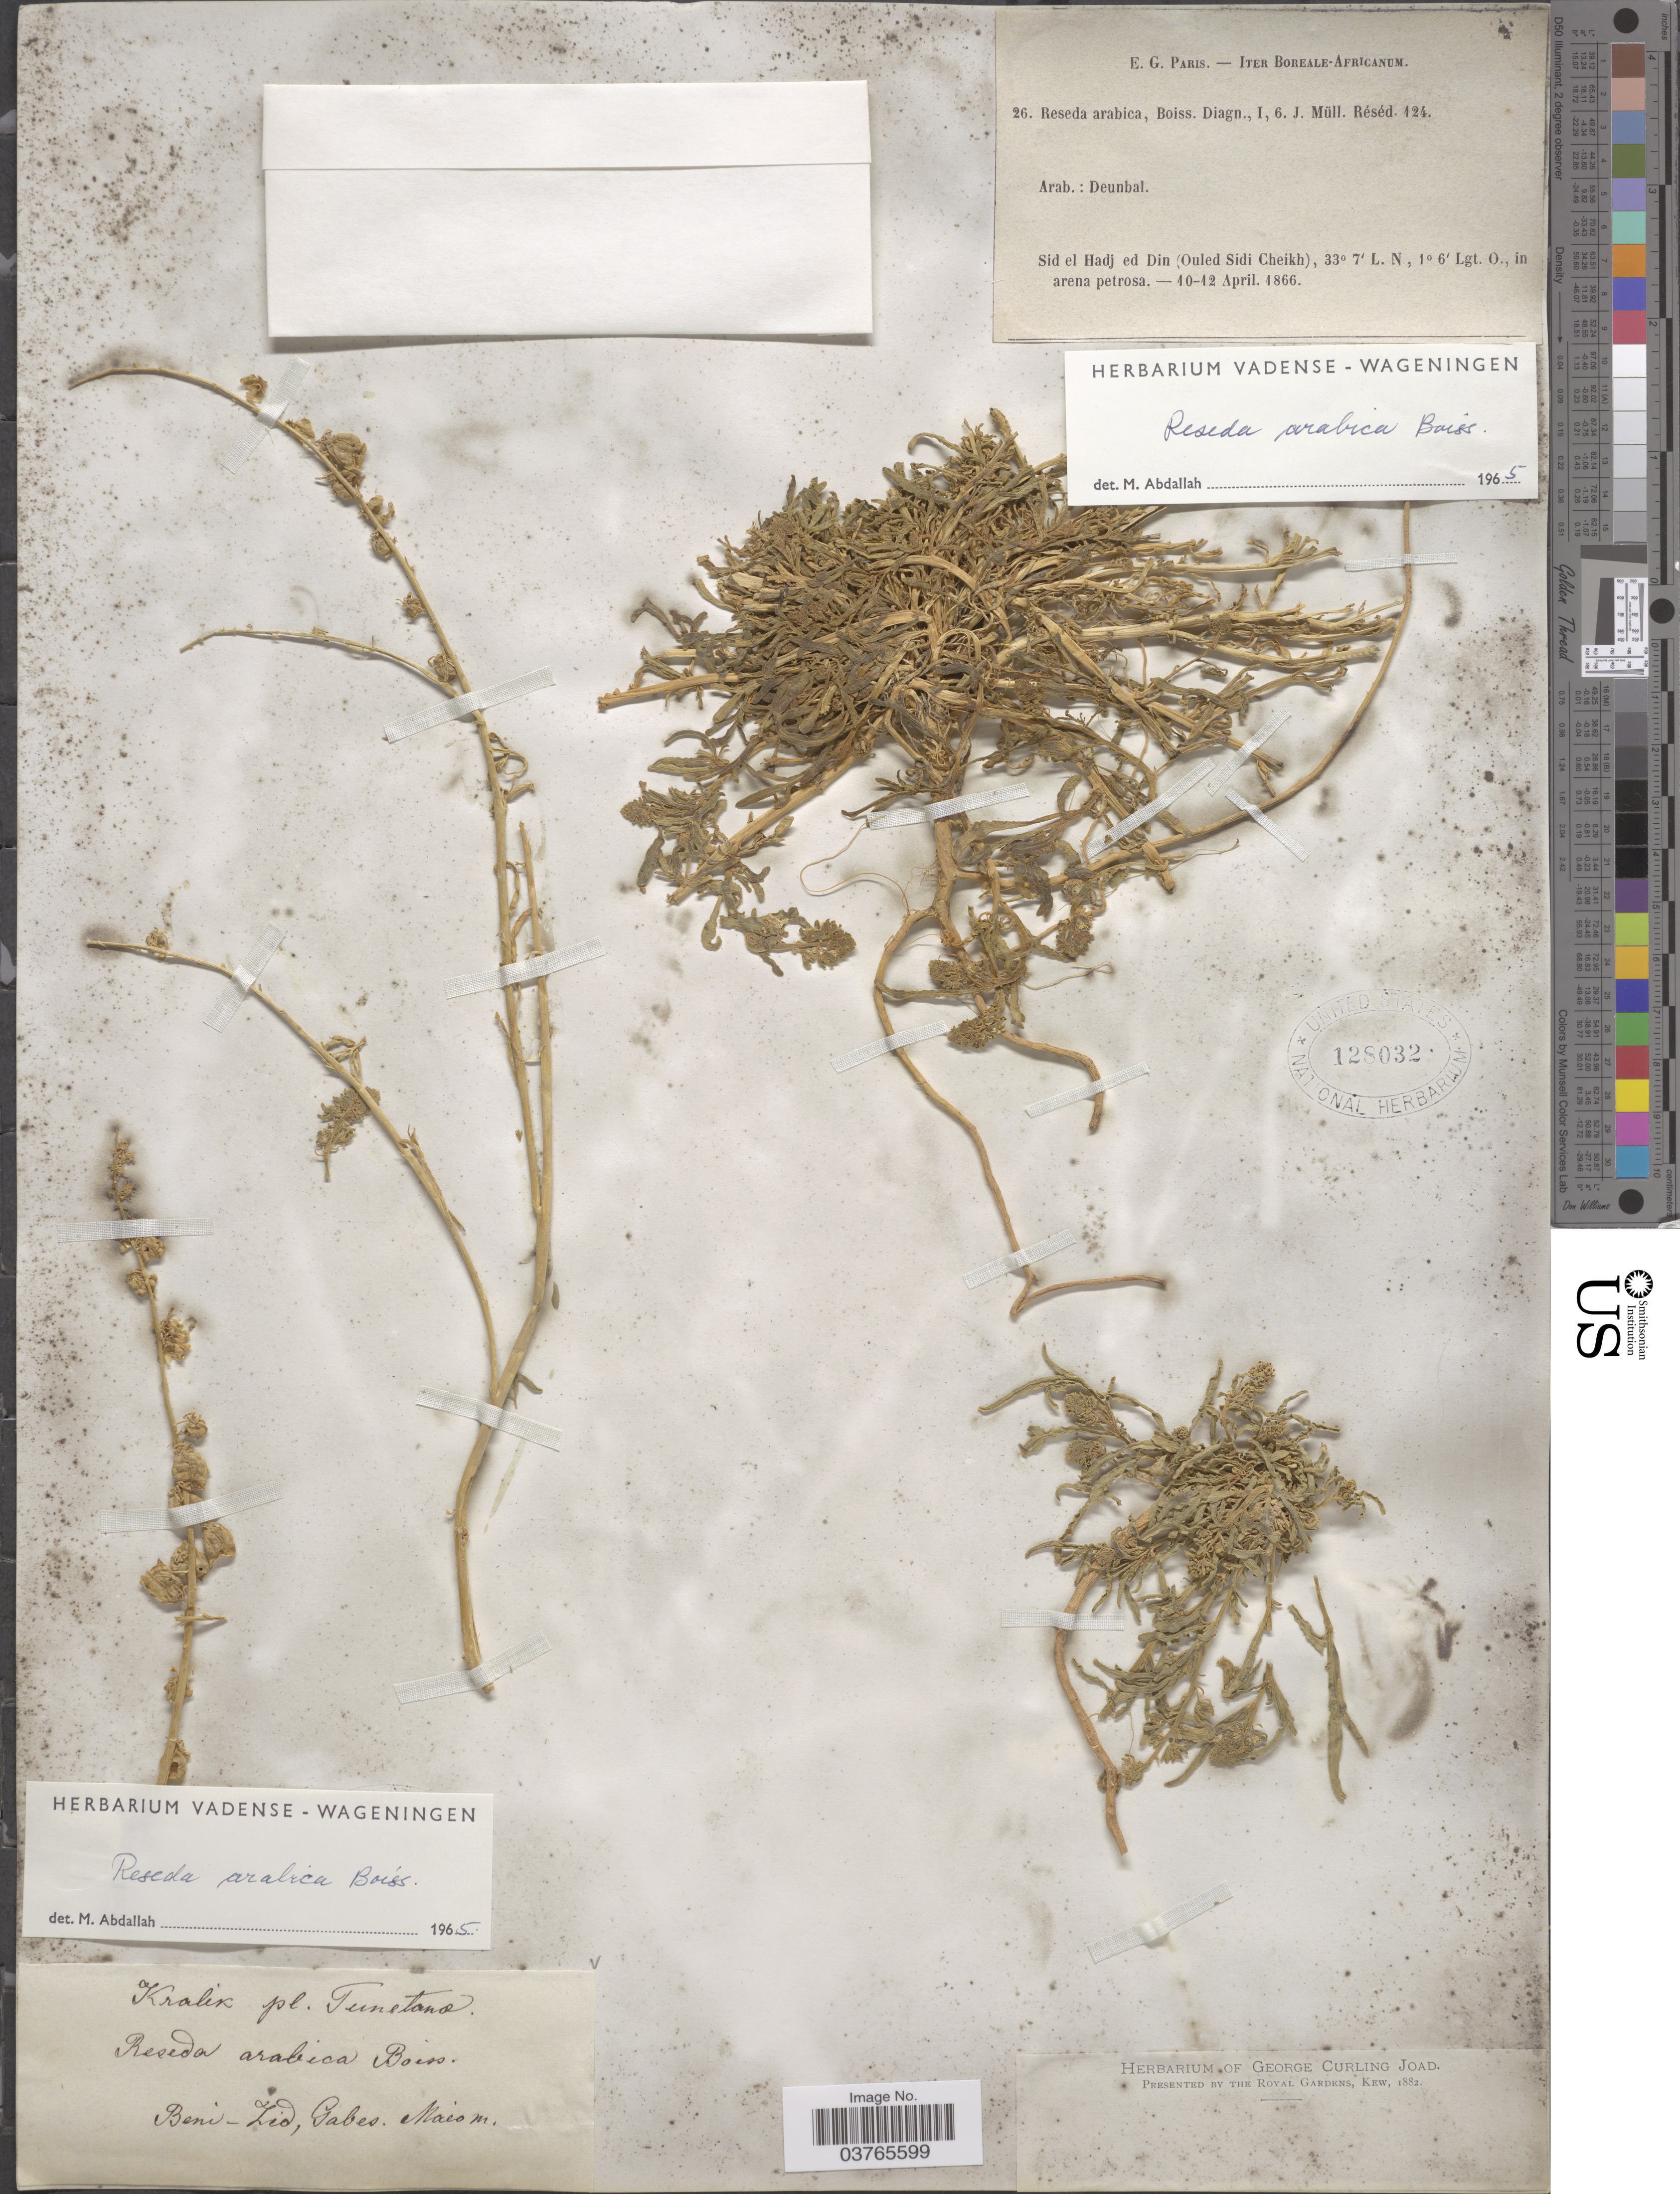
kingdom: Plantae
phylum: Tracheophyta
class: Magnoliopsida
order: Brassicales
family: Resedaceae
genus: Reseda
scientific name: Reseda arabica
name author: Boiss.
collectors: Kralik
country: Tunisia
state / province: Gabès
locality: Beni-Lid.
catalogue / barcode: US 128032-2